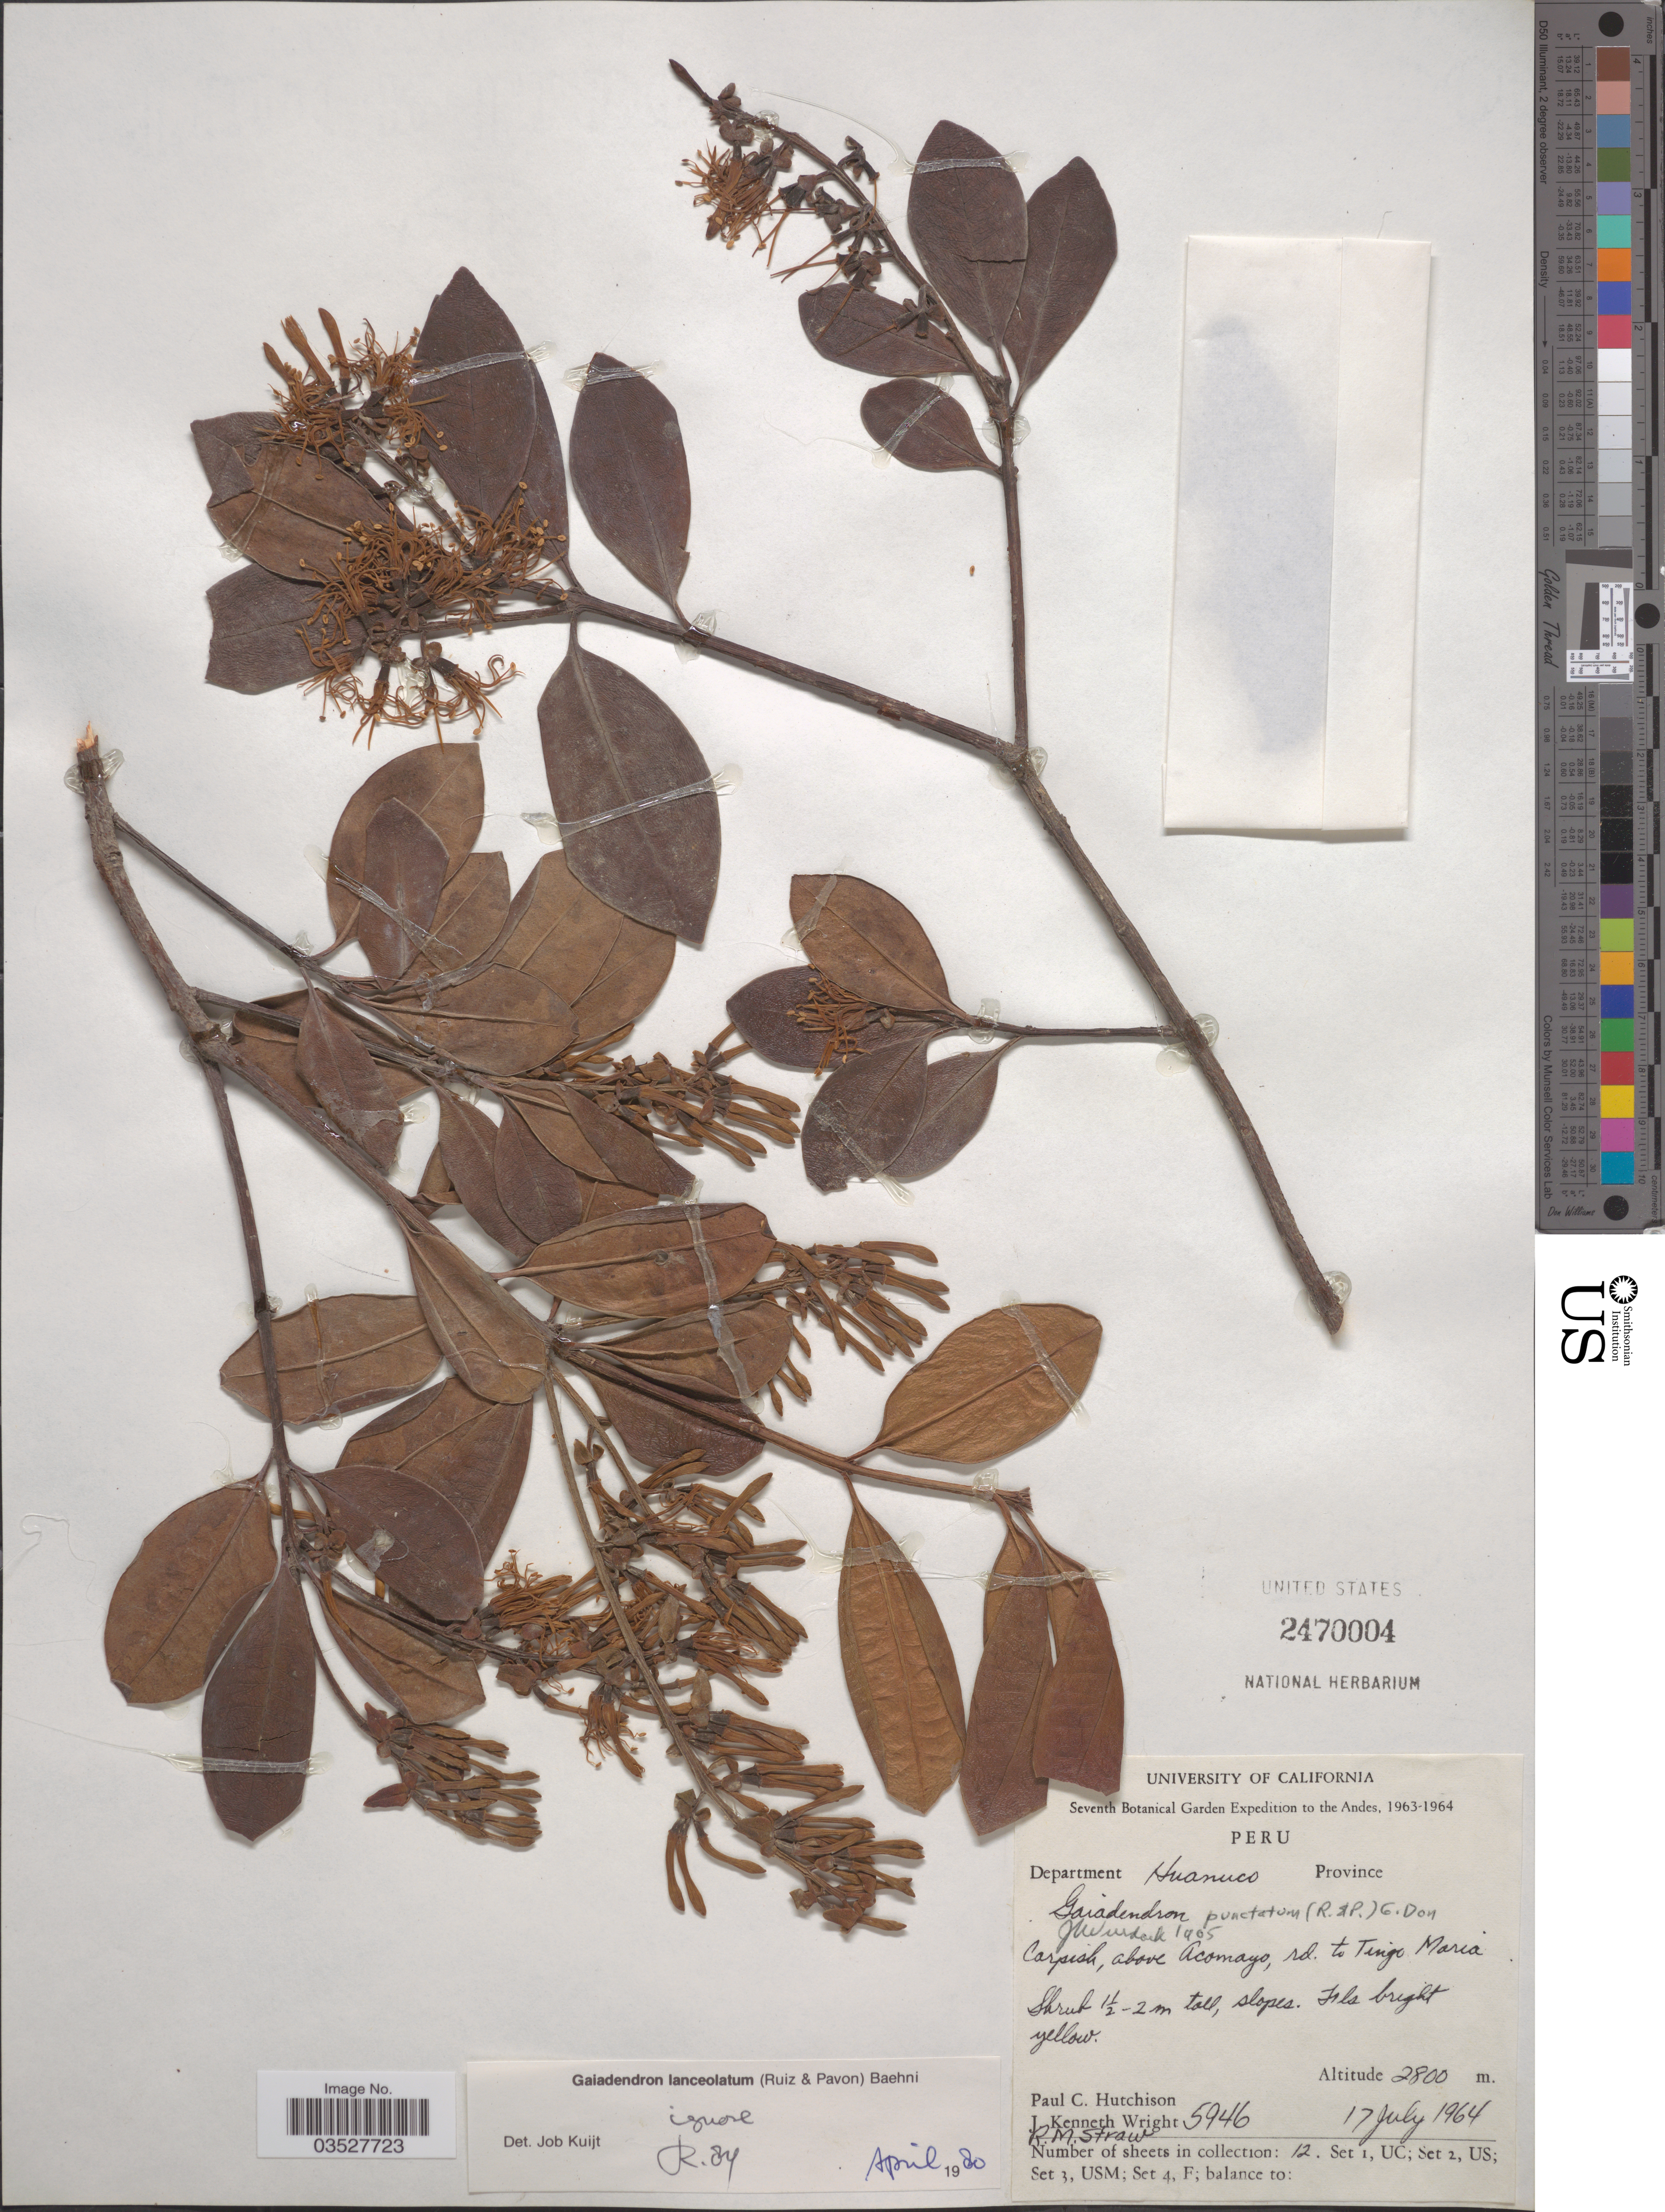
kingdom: Plantae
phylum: Tracheophyta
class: Magnoliopsida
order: Santalales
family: Loranthaceae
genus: Gaiadendron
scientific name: Gaiadendron punctatum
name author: (Ruiz & Pav.) G. Don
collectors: P. C. Hutchison, J. K. Wright & R. M. Straw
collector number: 5946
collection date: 1964-07-17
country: Peru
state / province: Huánuco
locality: Andes. Department Huanuco. Carpish, above Acomayo, rd. to Tingo Maria.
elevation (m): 2800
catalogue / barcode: US 2470004